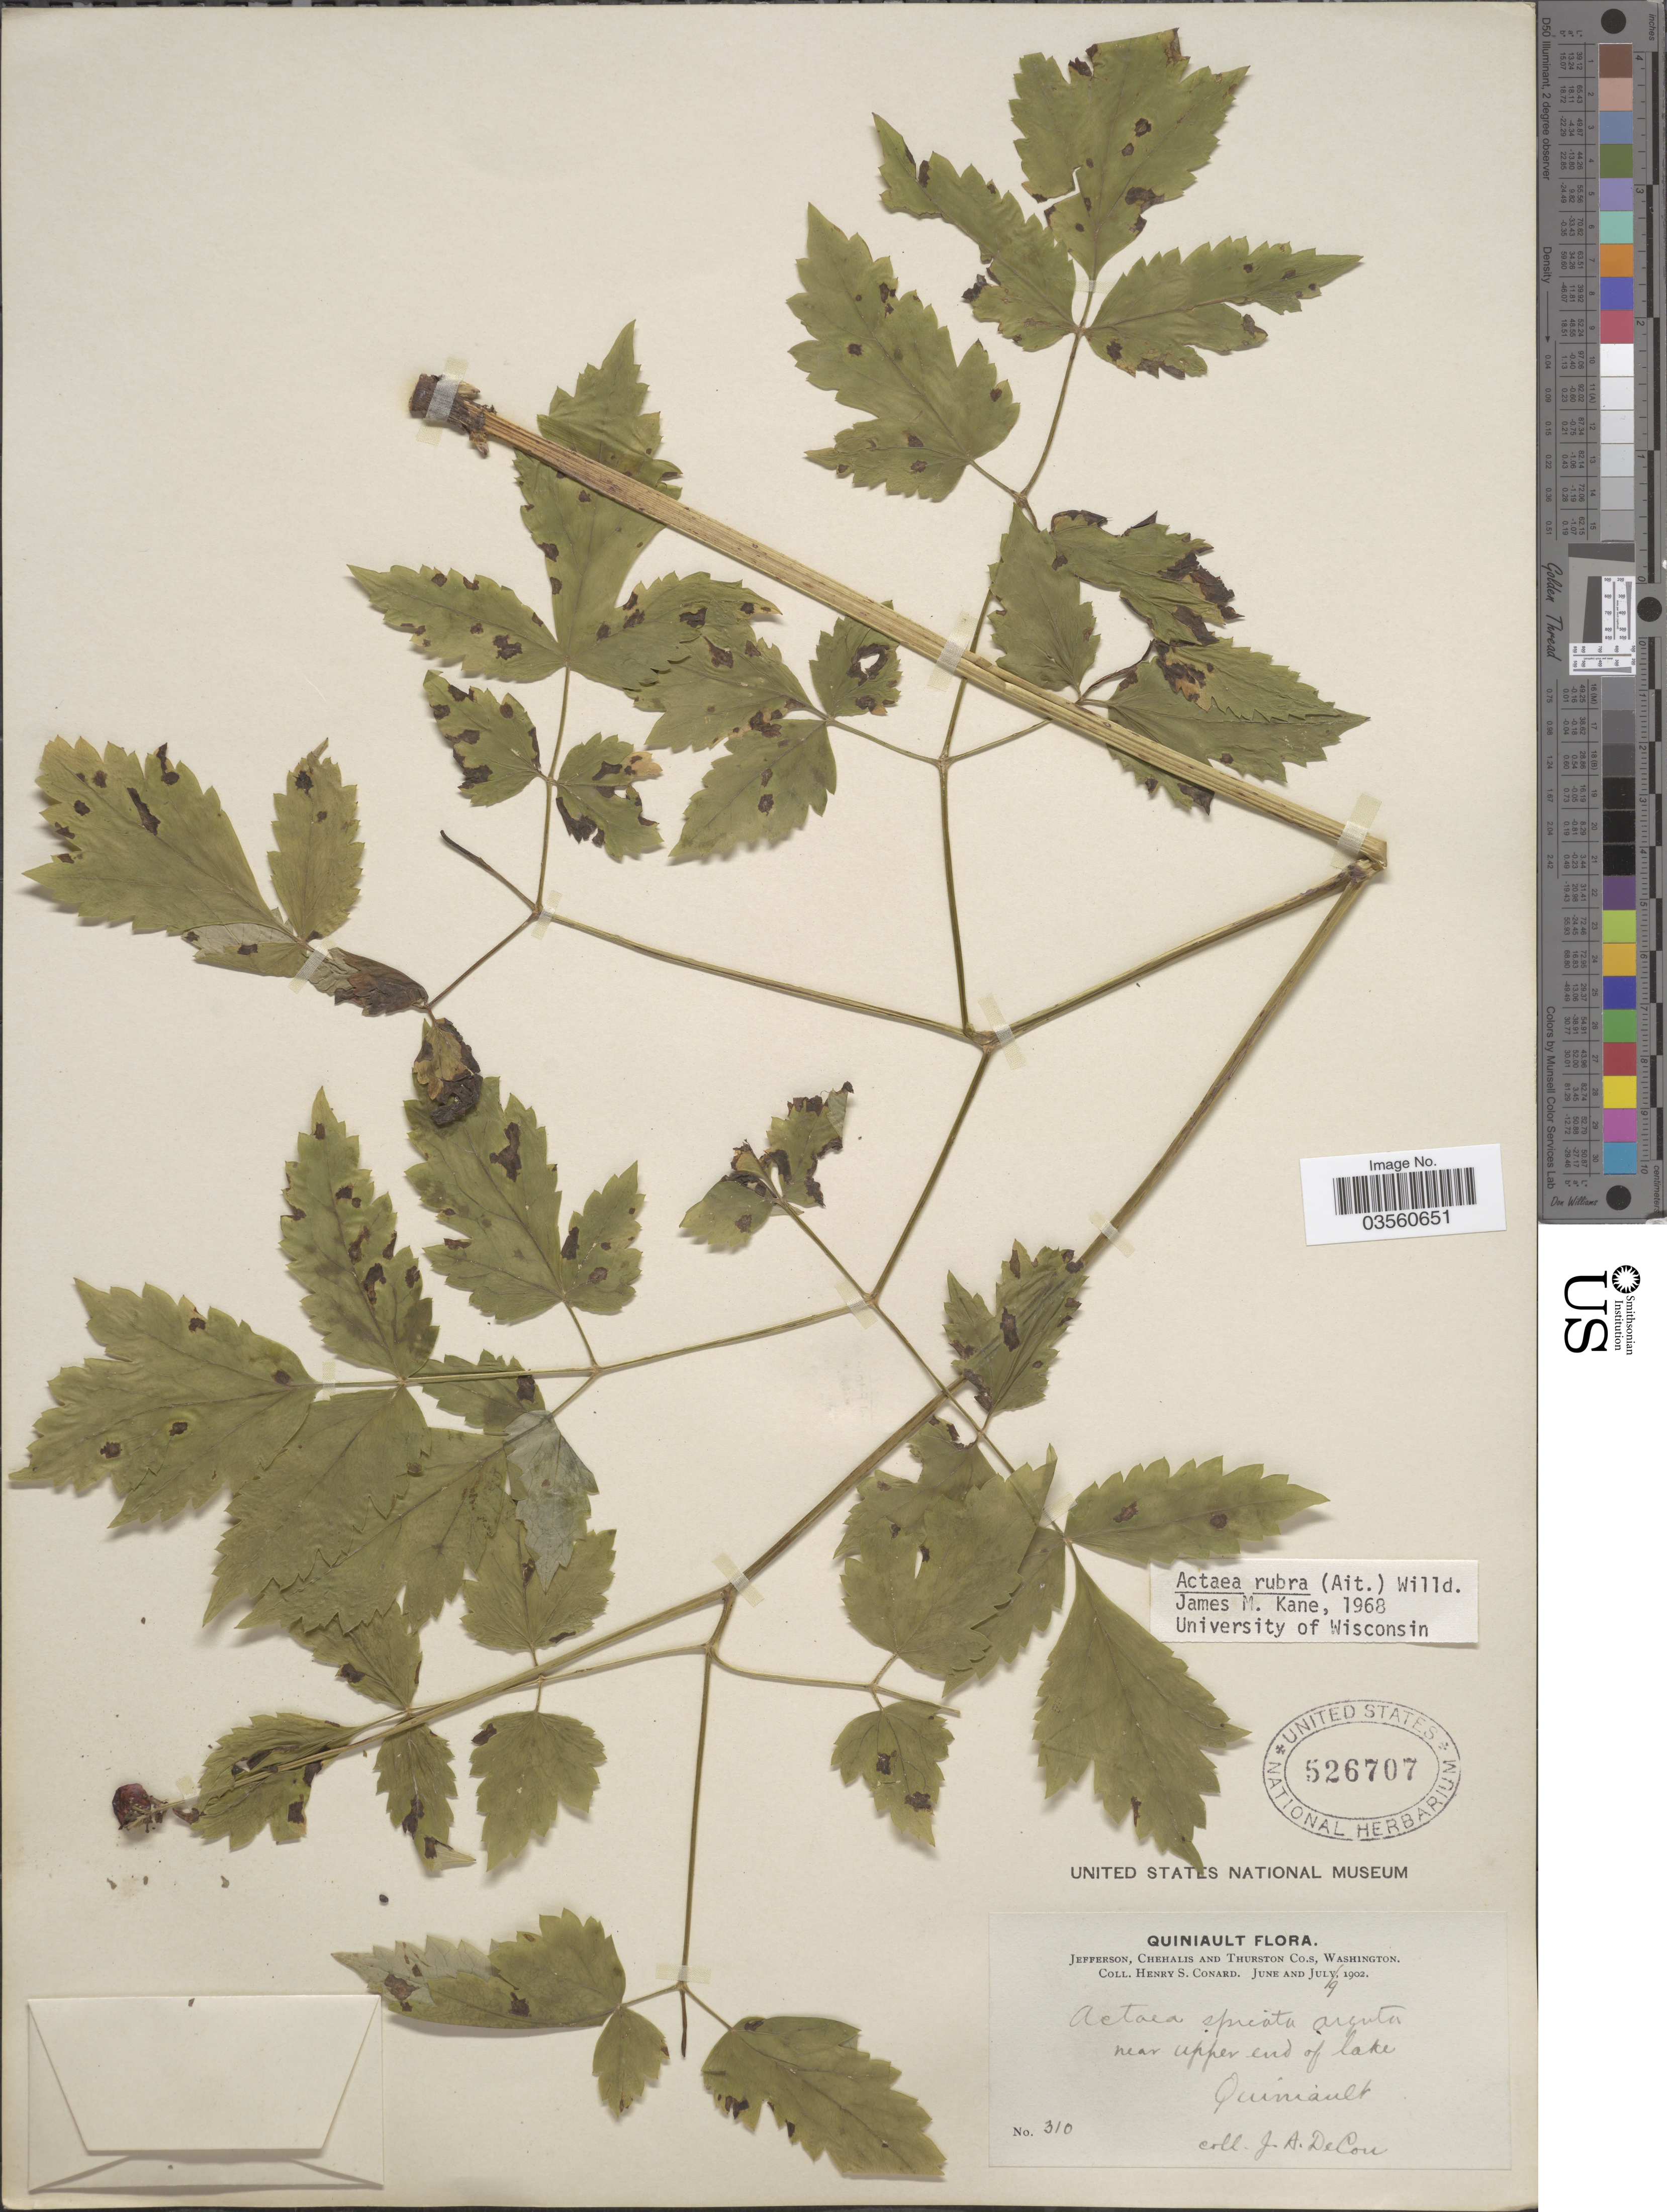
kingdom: Plantae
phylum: Tracheophyta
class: Magnoliopsida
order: Ranunculales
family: Ranunculaceae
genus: Actaea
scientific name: Actaea rubra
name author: (Aiton) Willd.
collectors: J. DeCou & H. S. Conard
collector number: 310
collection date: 1902-07-09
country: United States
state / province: Washington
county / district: Thurston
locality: Quiniault. Jefferson, Chehalis and Thurston Co.s. Near Upper end of lake.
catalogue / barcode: US 526707